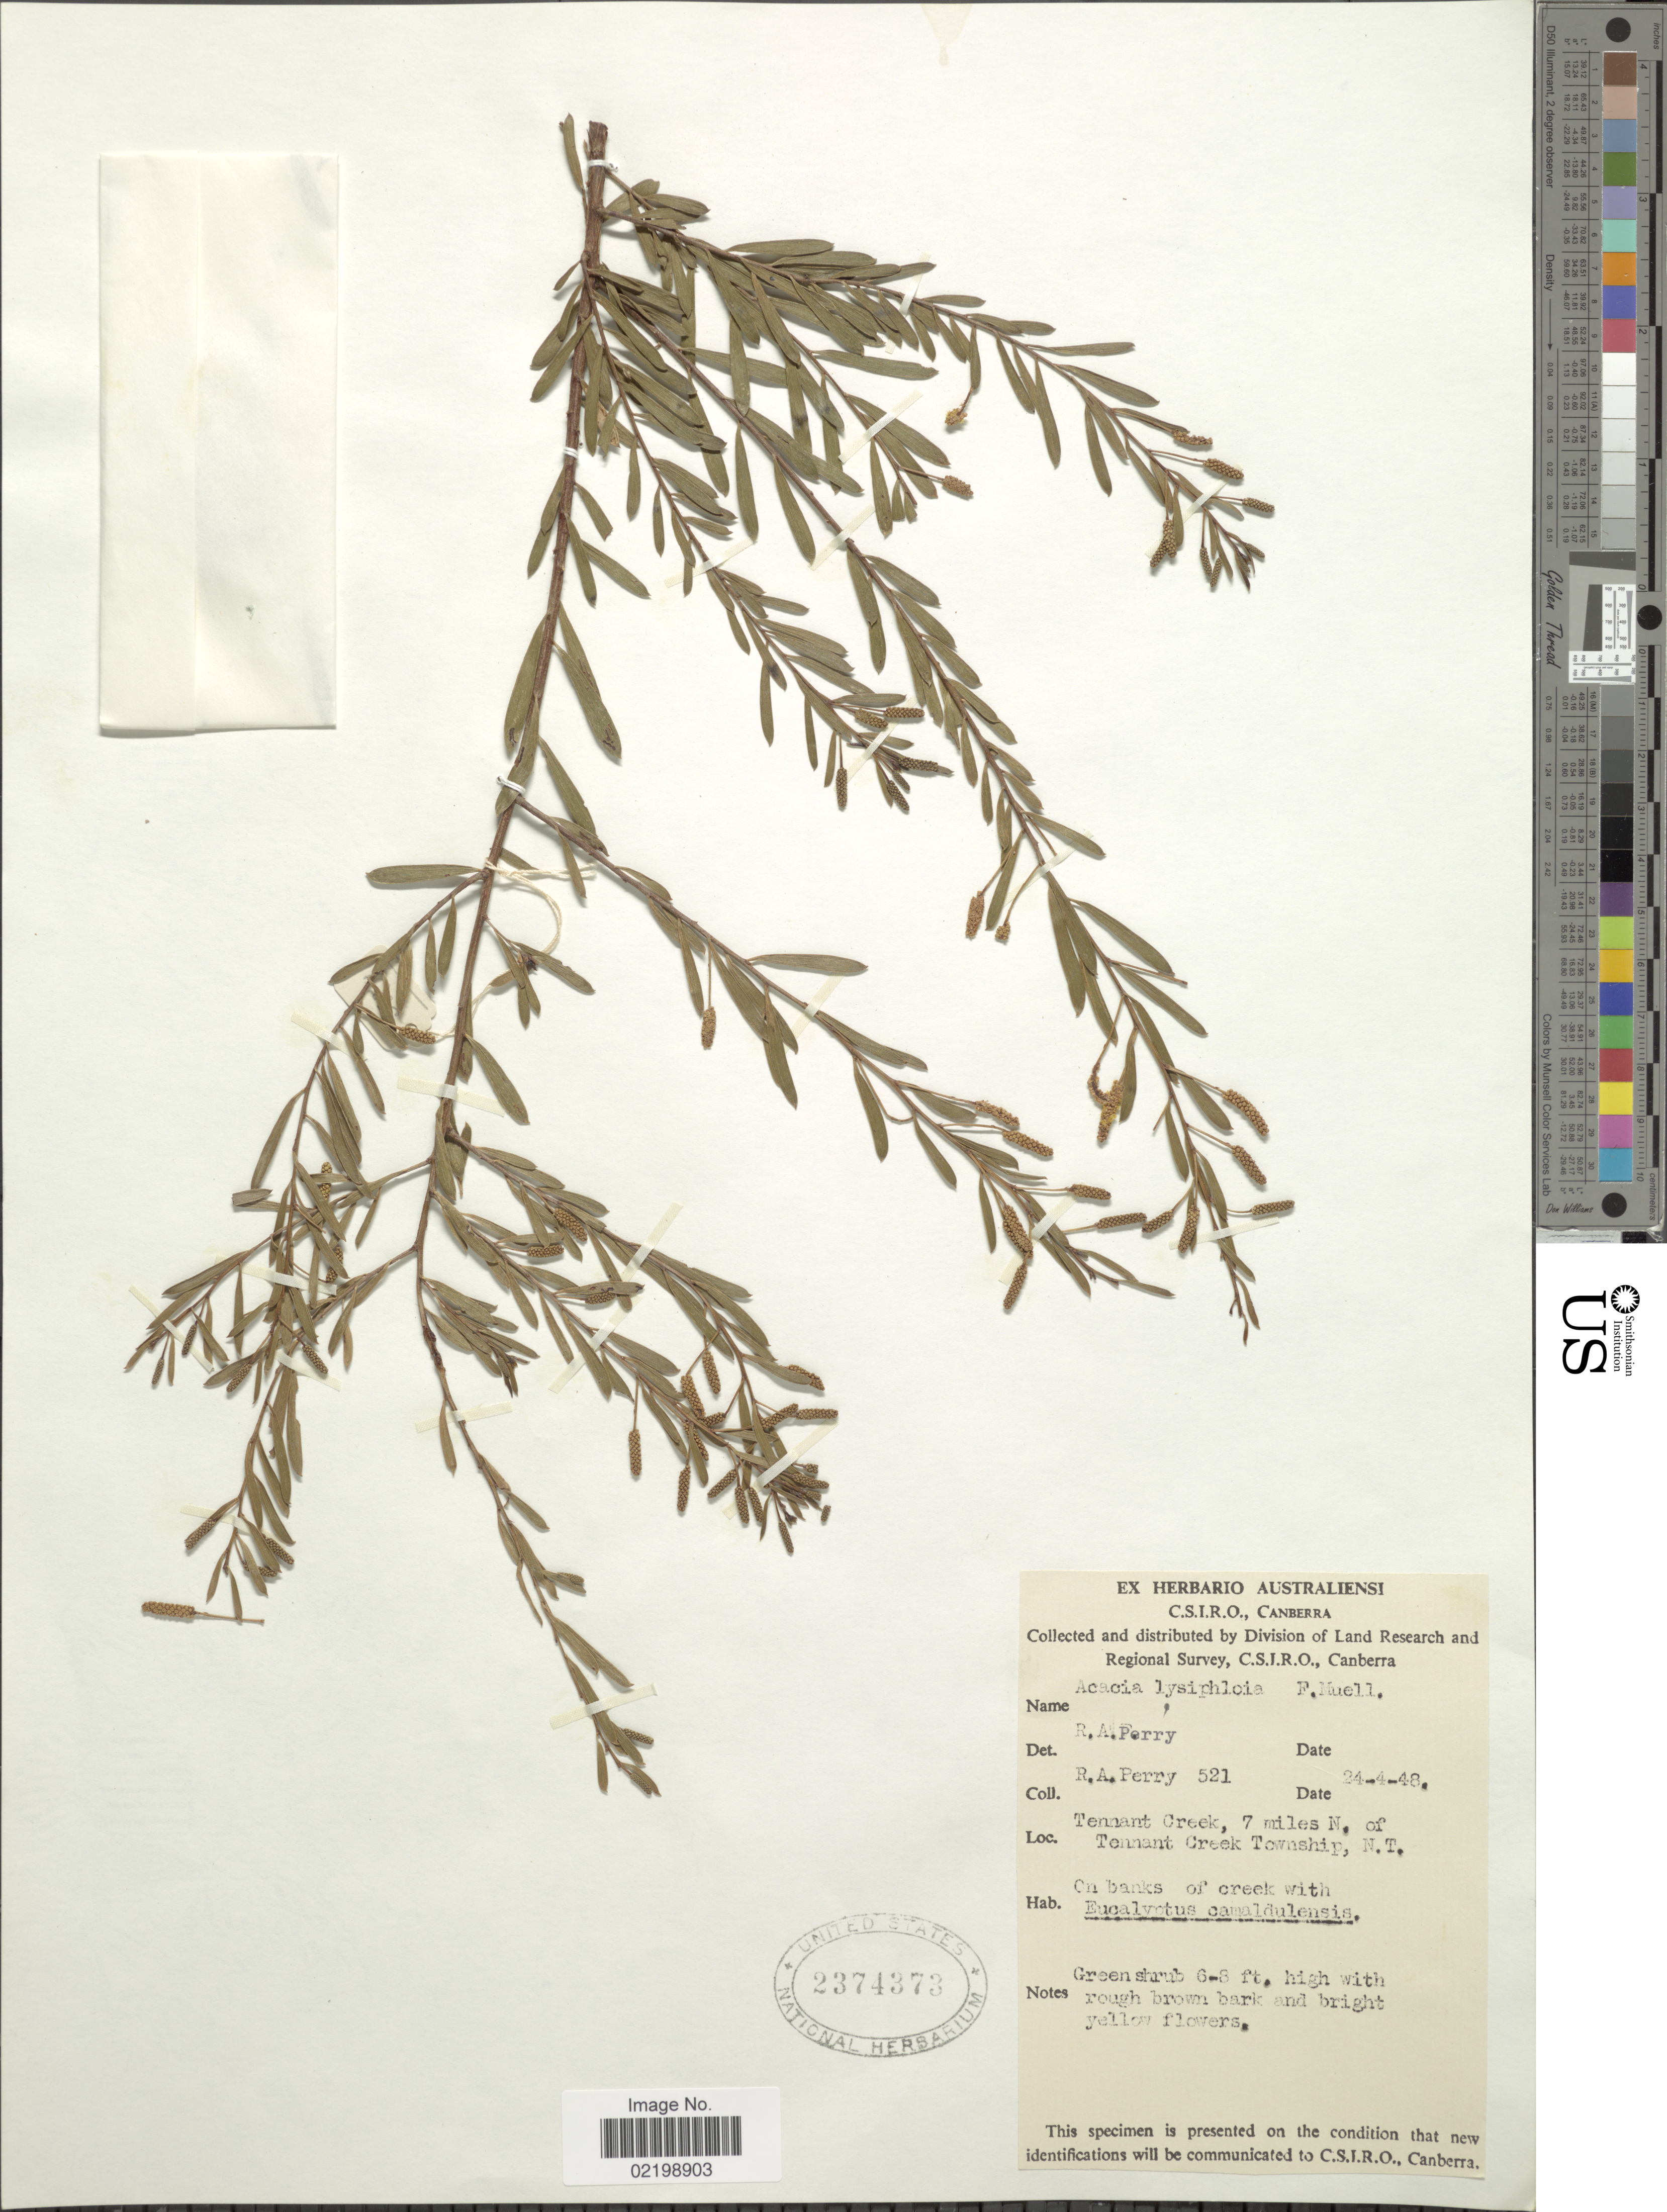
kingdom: Plantae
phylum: Tracheophyta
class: Magnoliopsida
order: Fabales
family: Fabaceae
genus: Acacia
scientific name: Acacia lysiphloia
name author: F. Muell.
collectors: Perry, R. A.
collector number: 521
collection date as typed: Transcribed d/m/y: 24/4/48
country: Australia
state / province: Northern Territory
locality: Tennant Creek, 7 miles N. of Tennant Creek Township, N.T.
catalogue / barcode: US 2374373